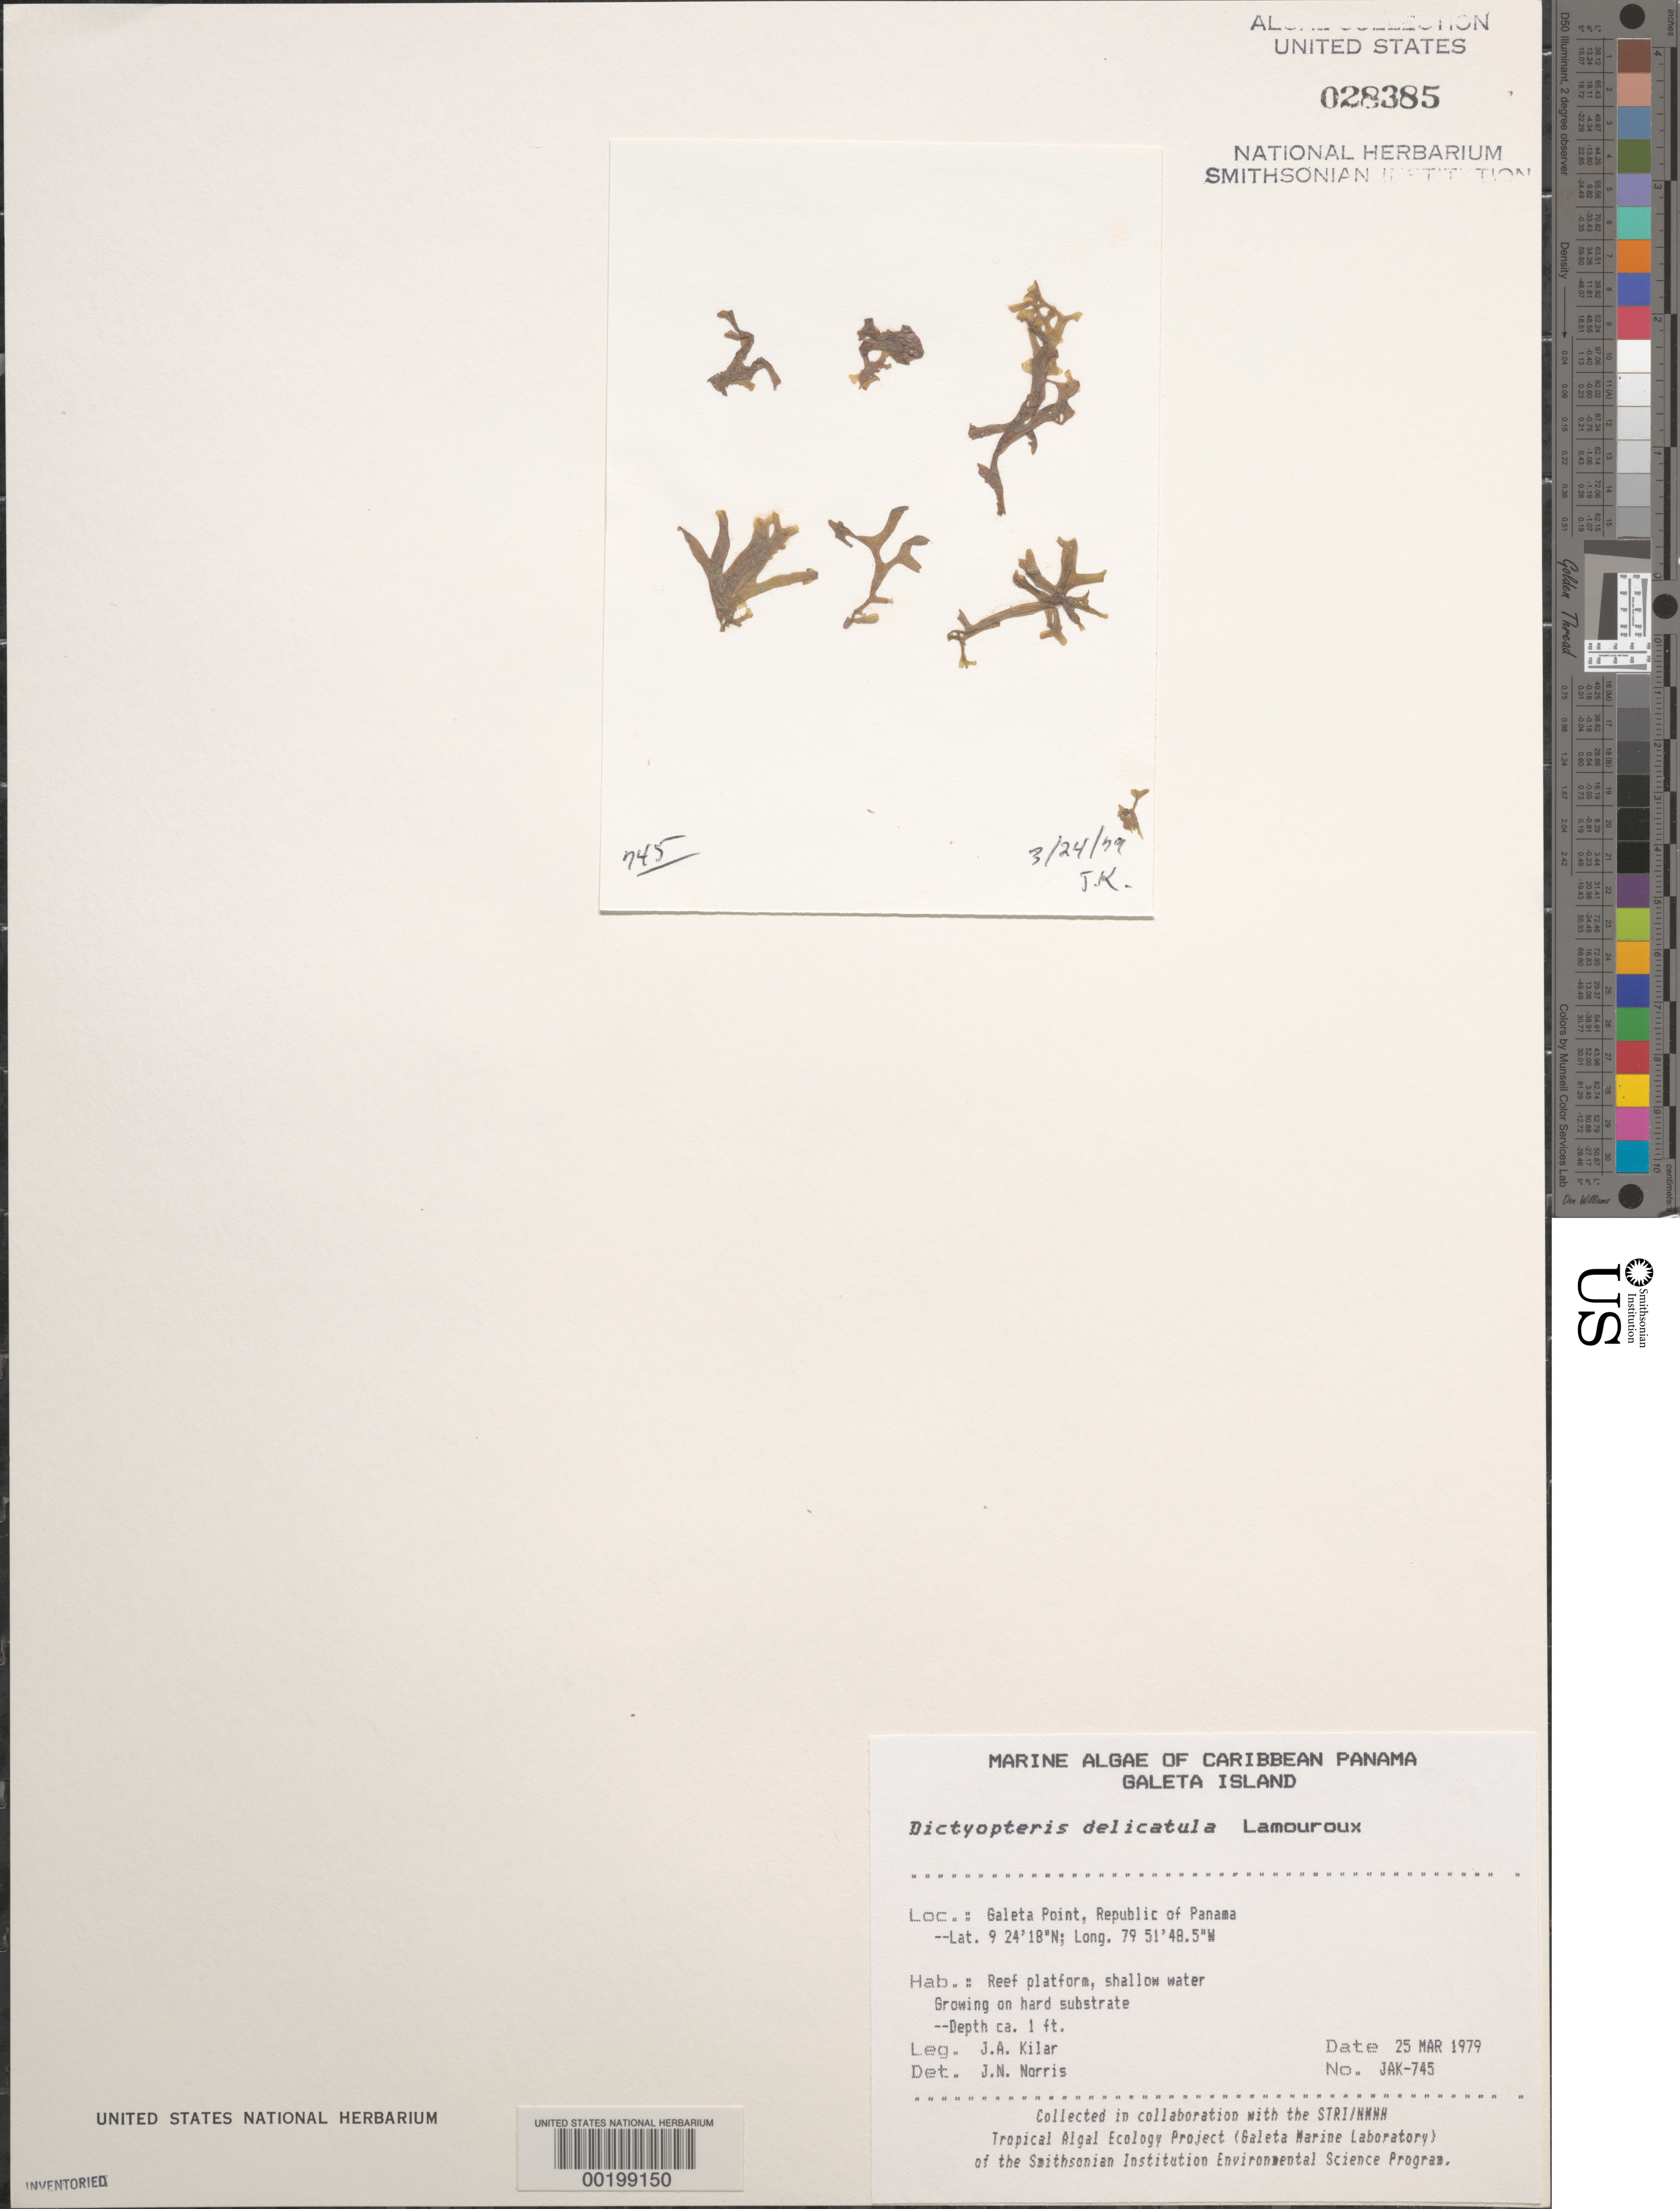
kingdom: Chromista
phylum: Ochrophyta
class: Phaeophyceae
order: Dictyotales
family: Dictyotaceae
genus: Dictyopteris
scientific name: Dictyopteris delicatula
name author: J.V.Lamouroux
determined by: Norris, James N.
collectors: J. A. Kilar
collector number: JAK-745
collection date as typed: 25 Mar 1979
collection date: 1979-03-25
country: Panama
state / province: Colón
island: Galeta Island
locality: Galeta Point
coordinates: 9 24' 18" N, 79 51' 48.5" W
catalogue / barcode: US 28385